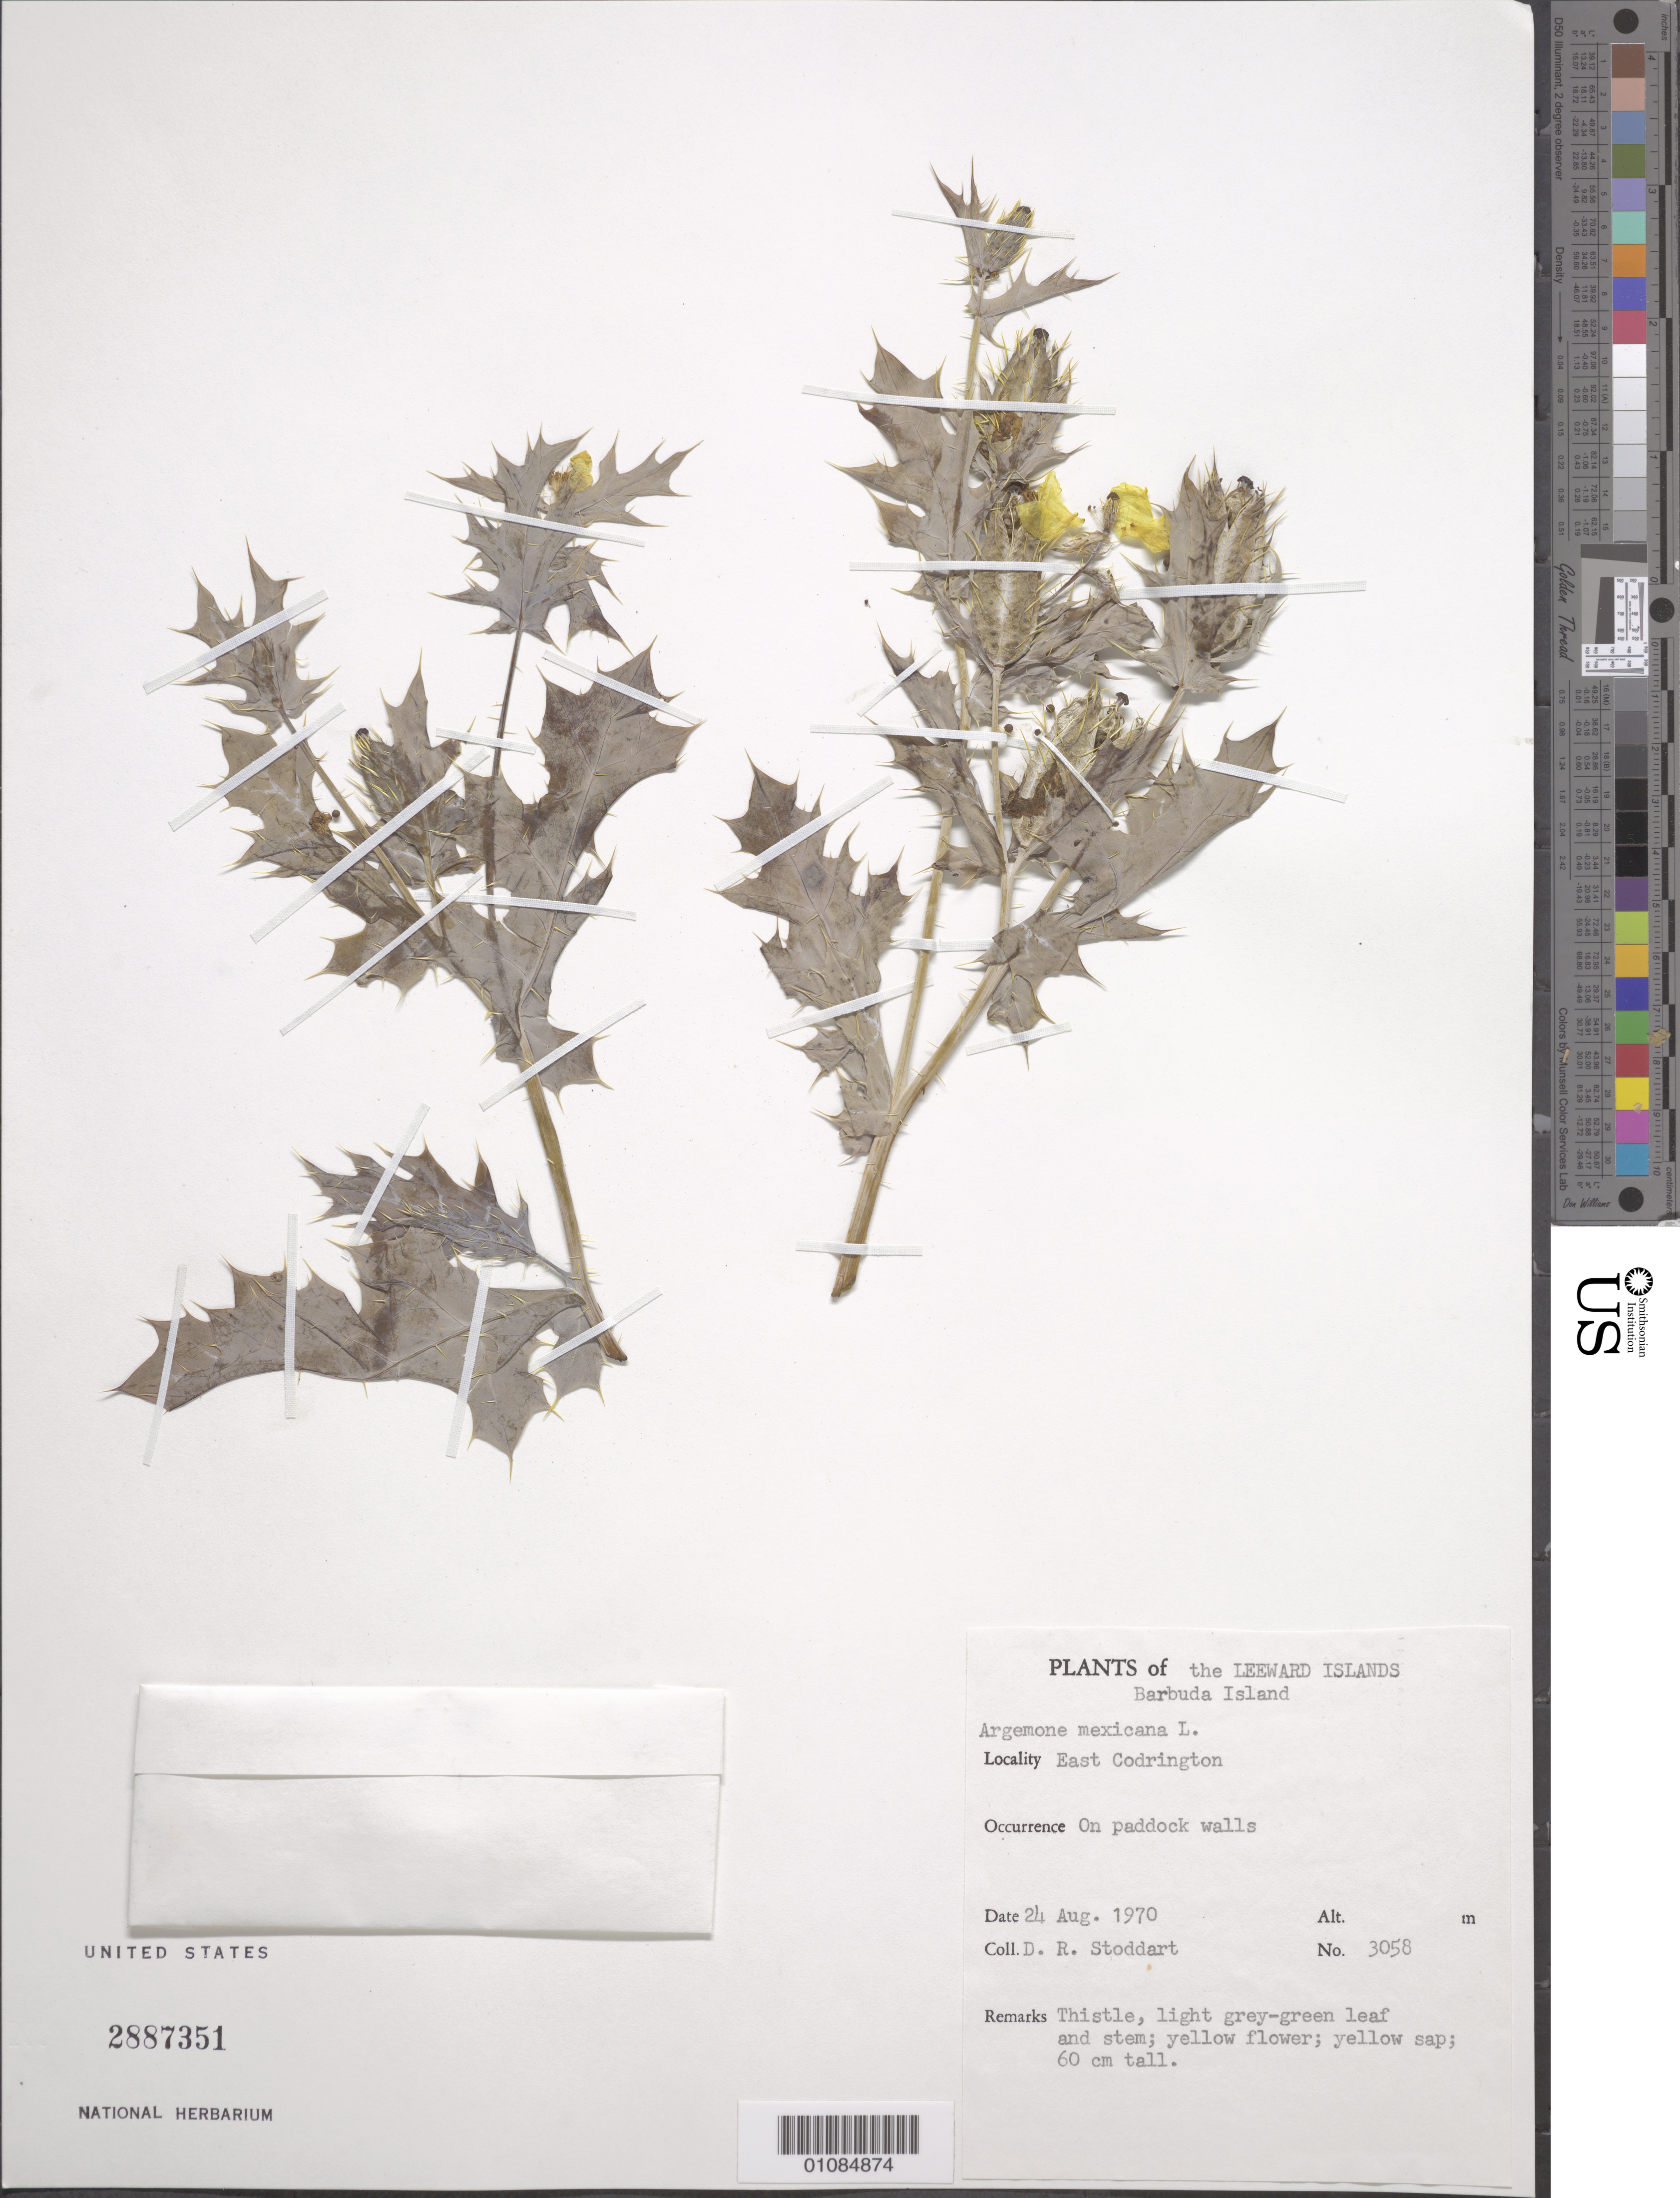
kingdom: Plantae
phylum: Tracheophyta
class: Magnoliopsida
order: Ranunculales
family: Papaveraceae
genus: Argemone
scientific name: Argemone mexicana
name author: L.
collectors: D. R. Stoddart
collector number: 3058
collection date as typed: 24 Aug 1970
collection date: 1970-08-24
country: Antigua and Barbuda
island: Barbuda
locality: Plants of the Leeward Islands: Barbuda Island. East Codrington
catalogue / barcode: US 2887351